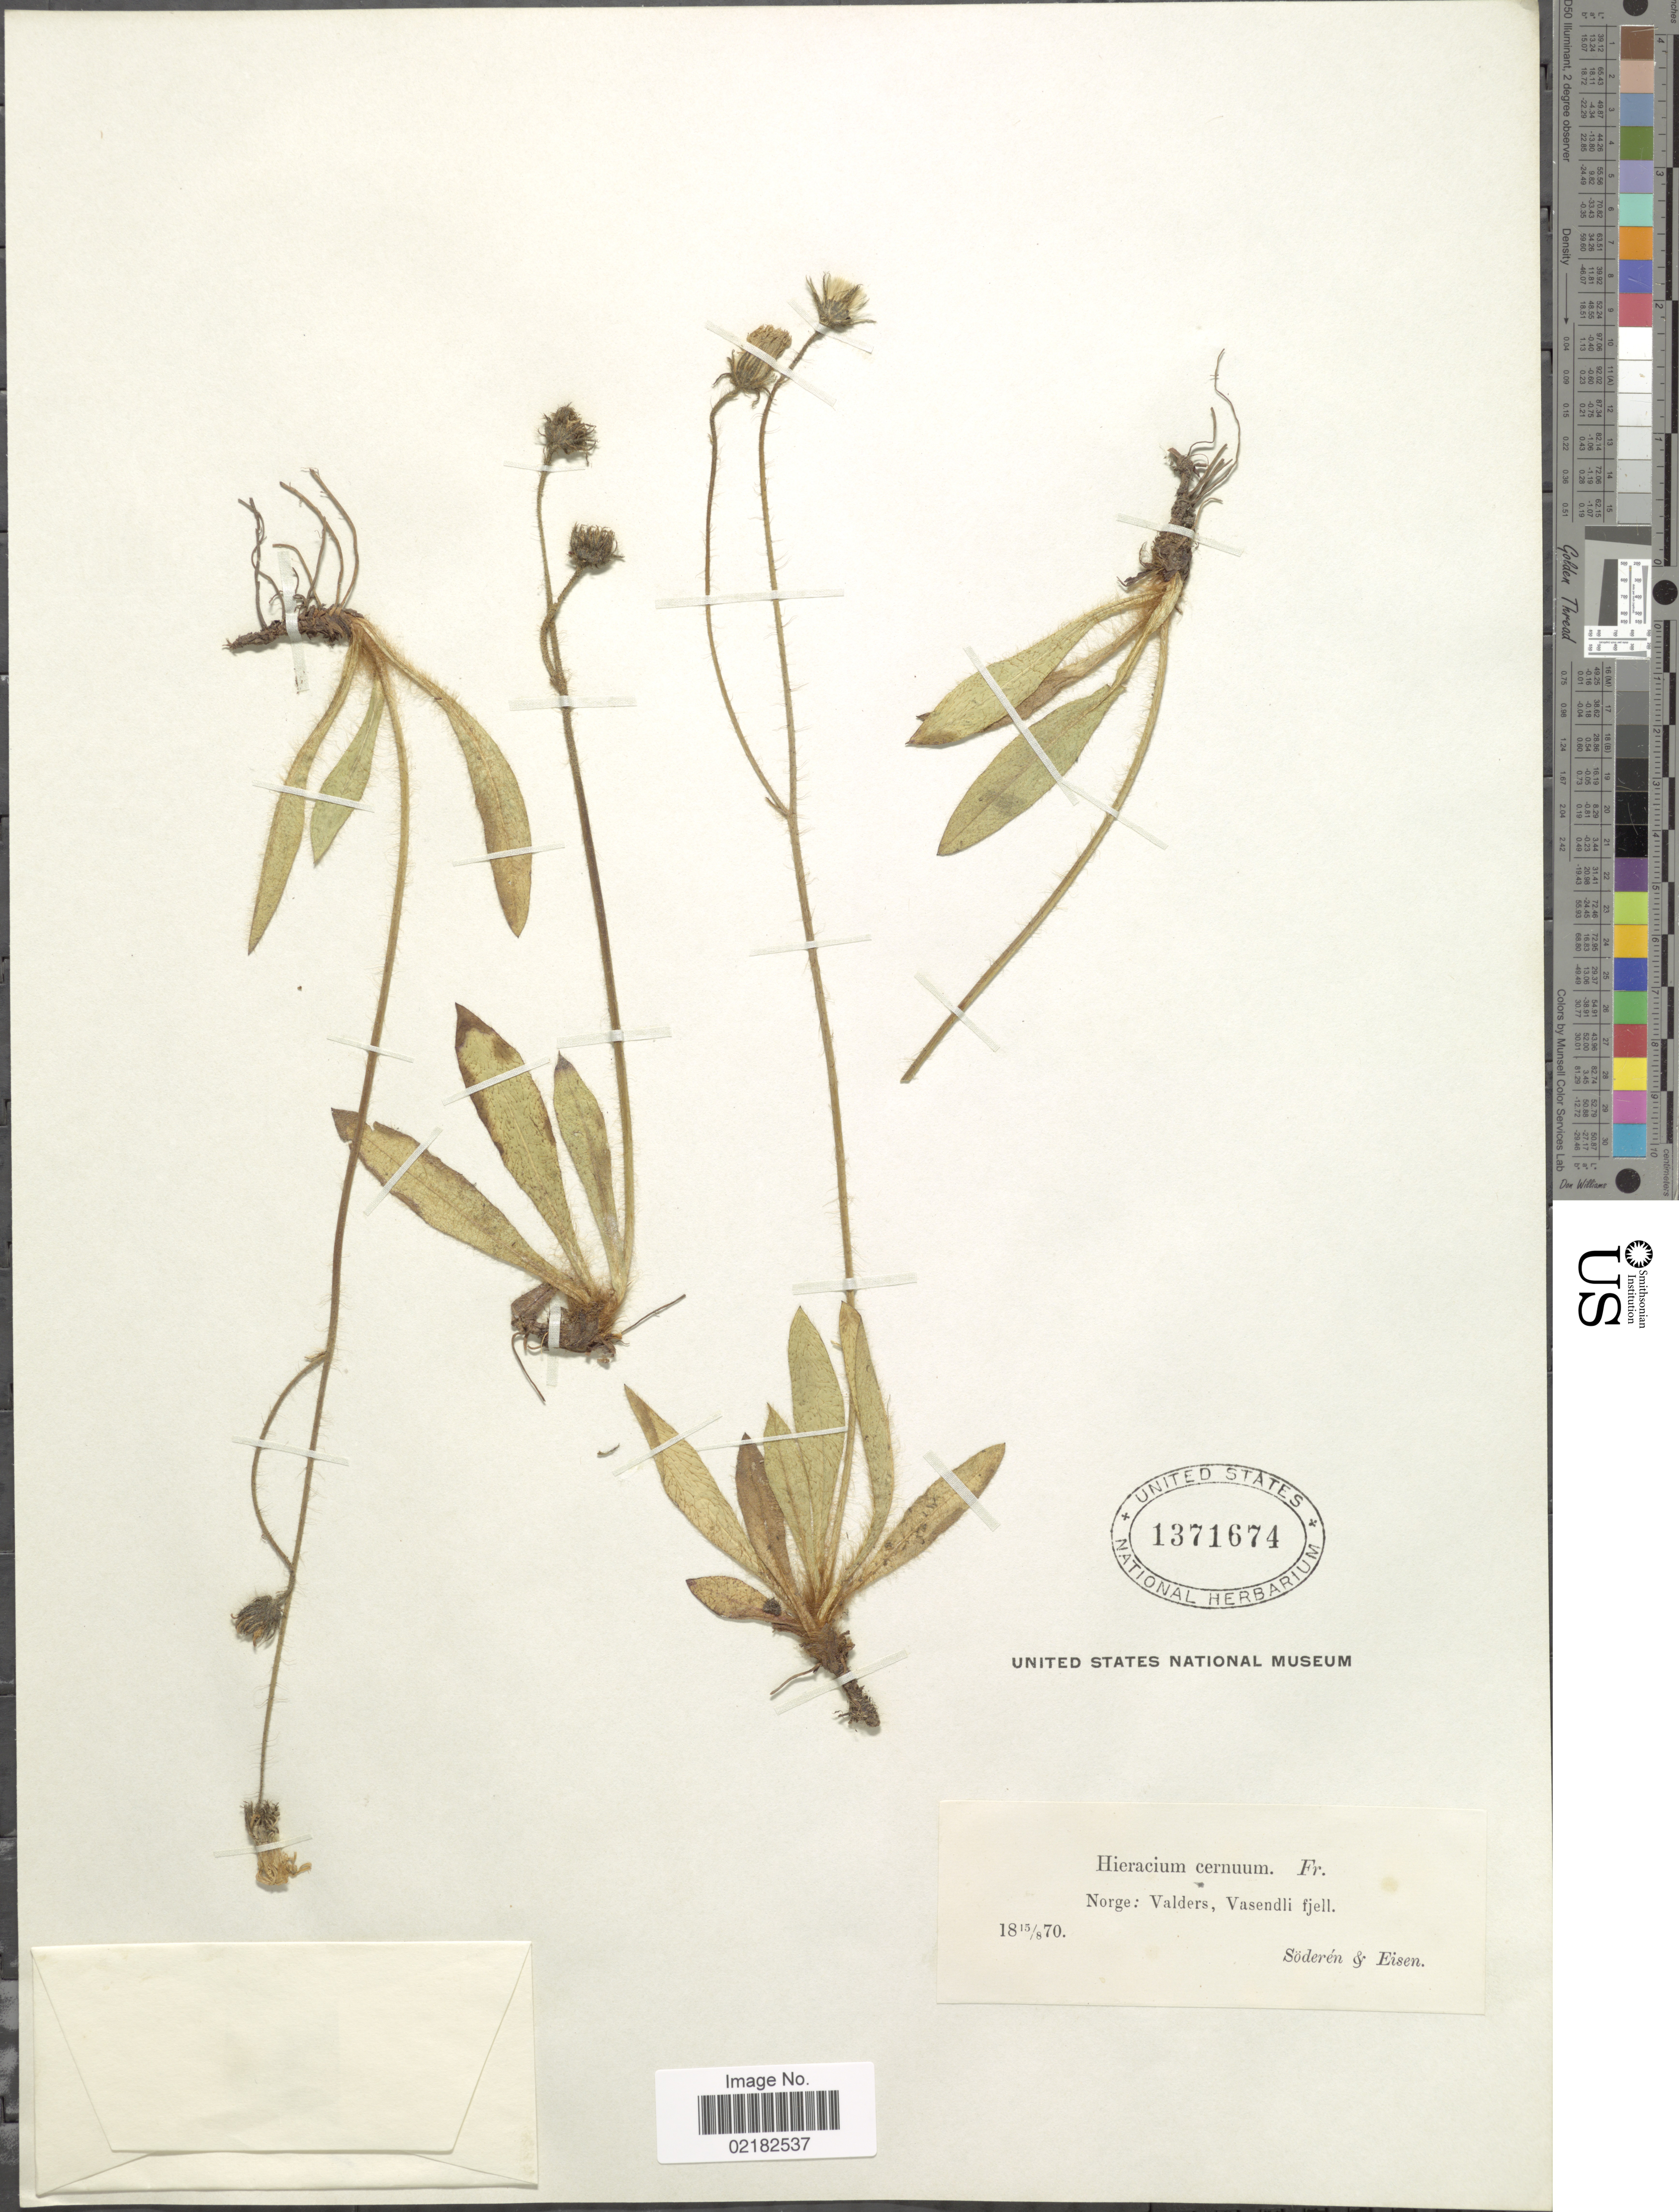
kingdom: Plantae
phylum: Tracheophyta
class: Magnoliopsida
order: Asterales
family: Asteraceae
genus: Pilosella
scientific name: Pilosella peteriana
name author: (Kaser) Holub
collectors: Söderén & Eisen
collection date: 1870-08-15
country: Norway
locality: Norge, Valders, Vasendli fjell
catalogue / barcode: US 1371674